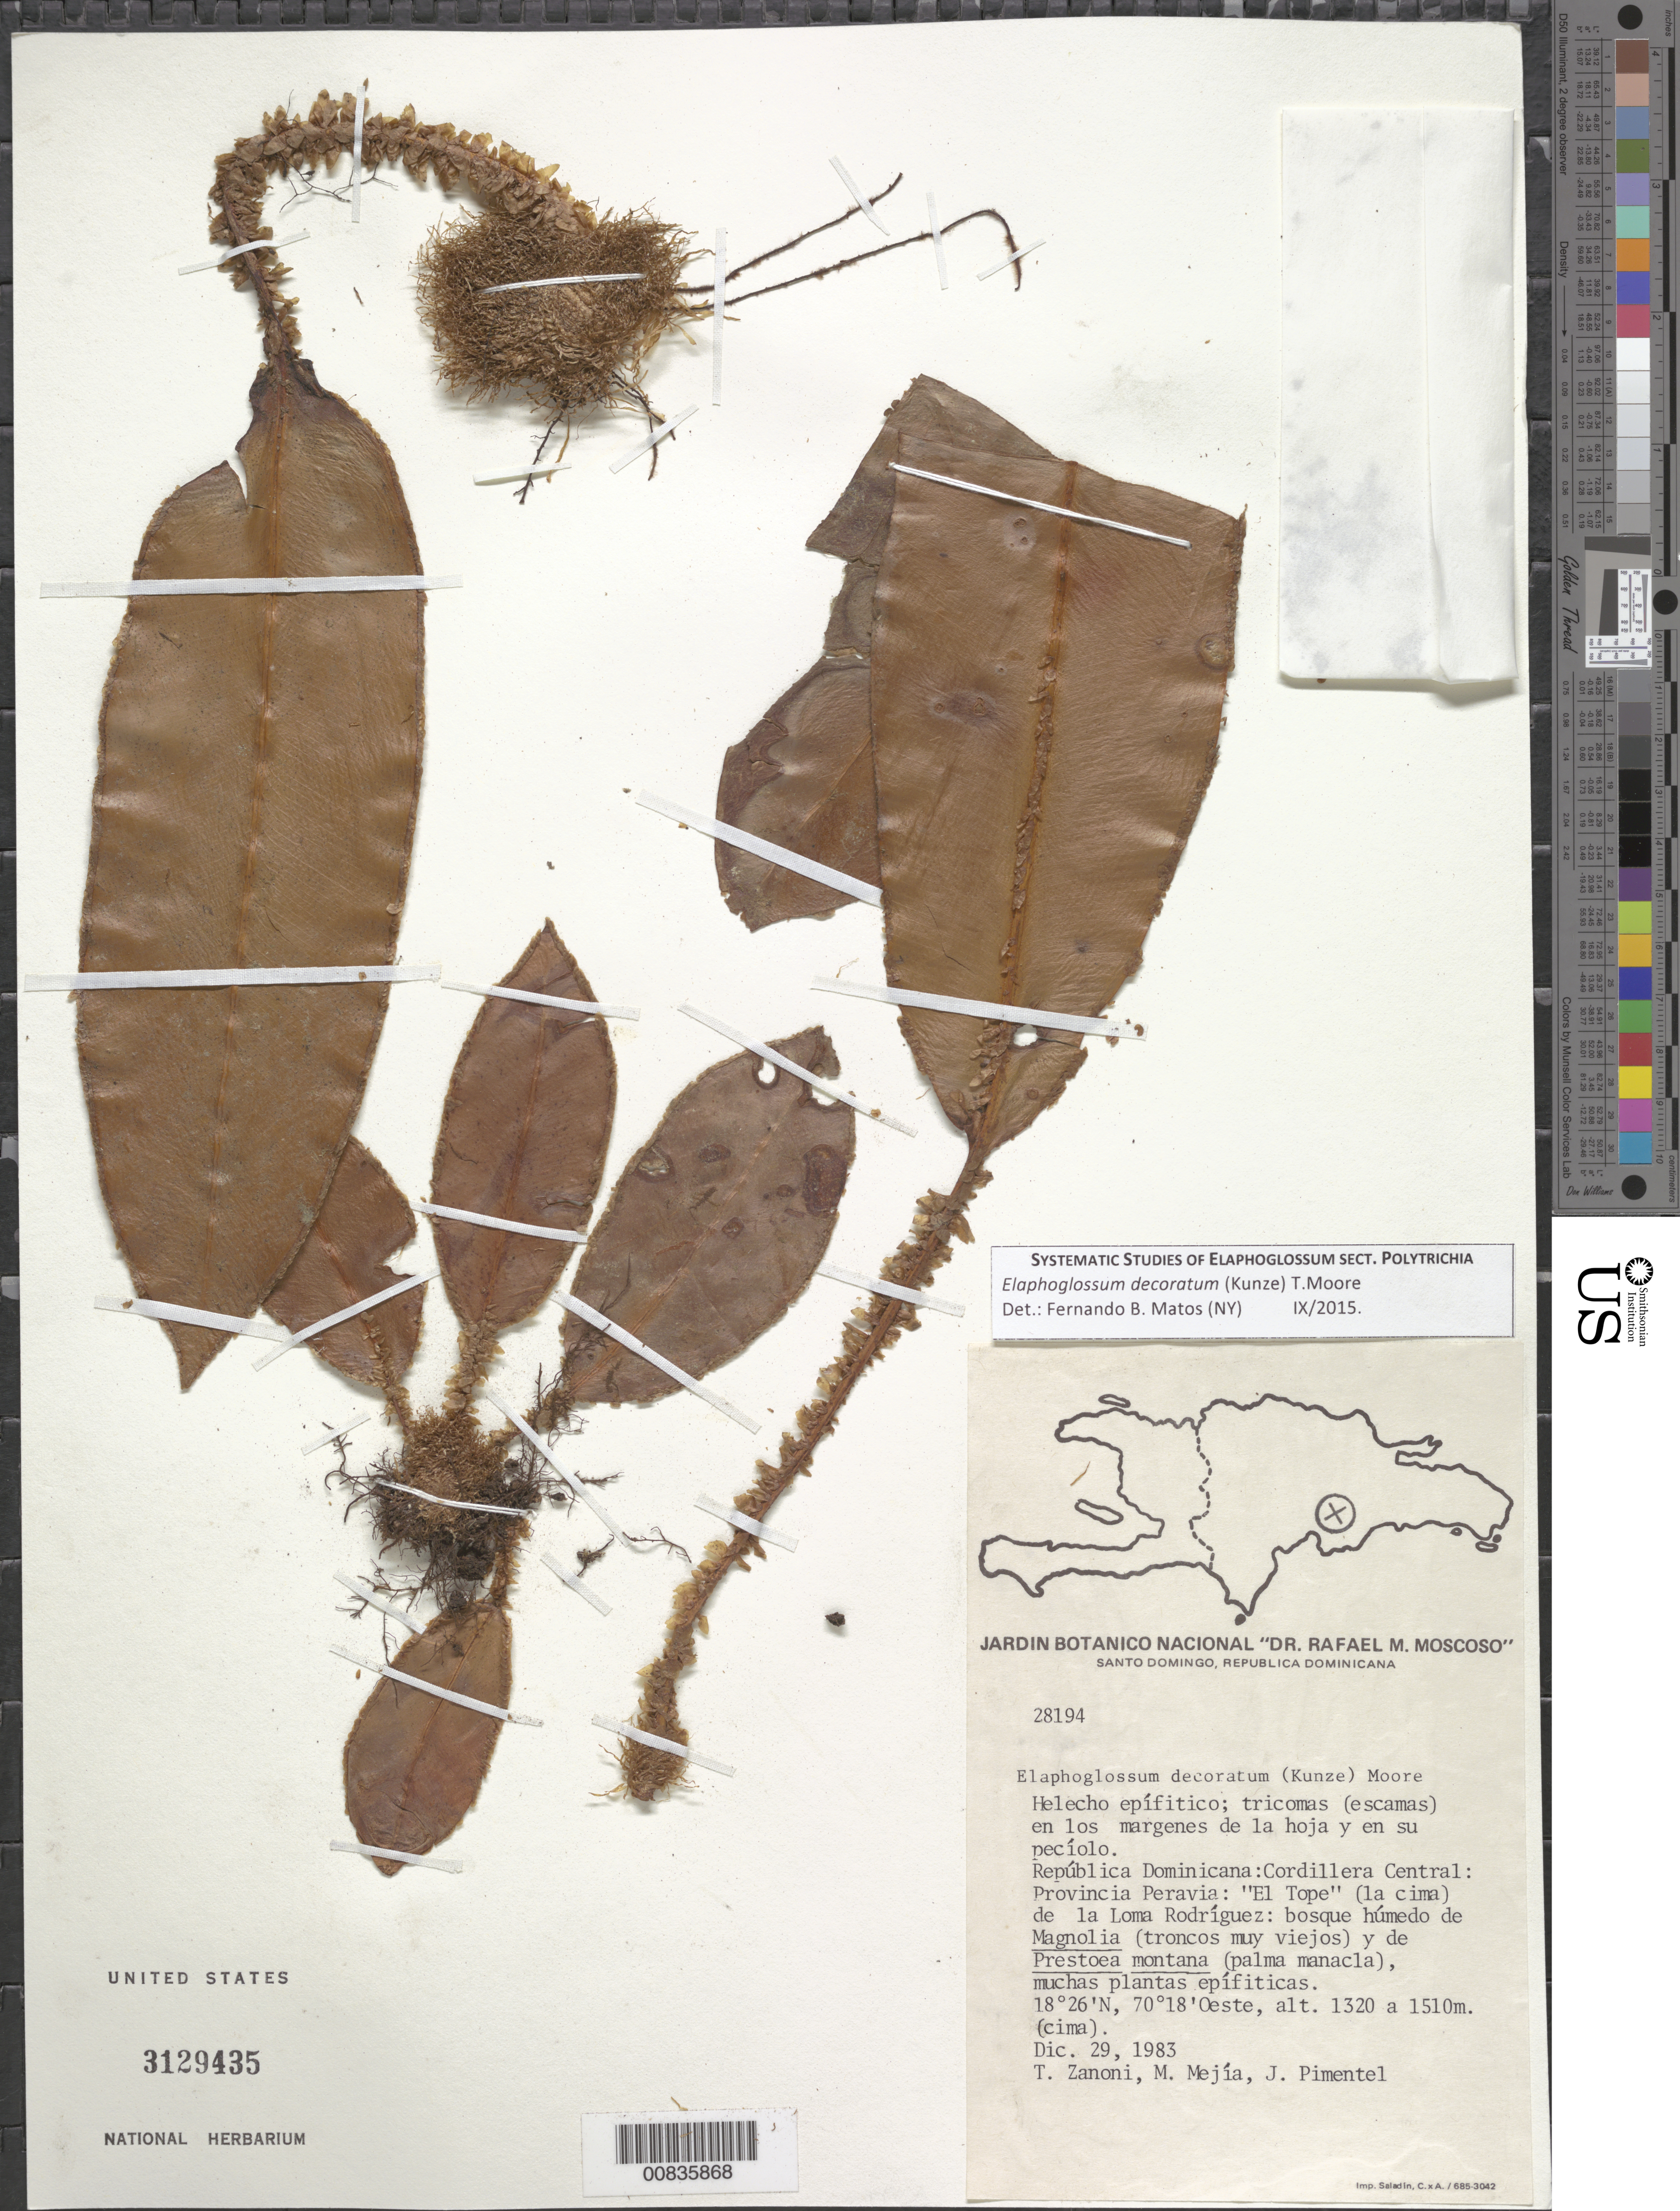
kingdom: Plantae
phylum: Tracheophyta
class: Polypodiopsida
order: Polypodiales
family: Dryopteridaceae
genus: Elaphoglossum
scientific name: Elaphoglossum decoratum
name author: (Kunze) T. Moore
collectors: T. A. Zanoni, M. Mejia & J. Pimentel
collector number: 28194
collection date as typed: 29 Dec 1983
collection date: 1983-12-29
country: Dominican Republic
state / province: Peravia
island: Hispaniola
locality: Cordillear Central; "El Tope" (la cima) de la Loma Rodríguez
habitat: Bosque húmedo de Magnolia (troncos muy viejos) y de Prestoea montana (Palma manacla), muchas plantas epífiticas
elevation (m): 1320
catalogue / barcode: US 3129435